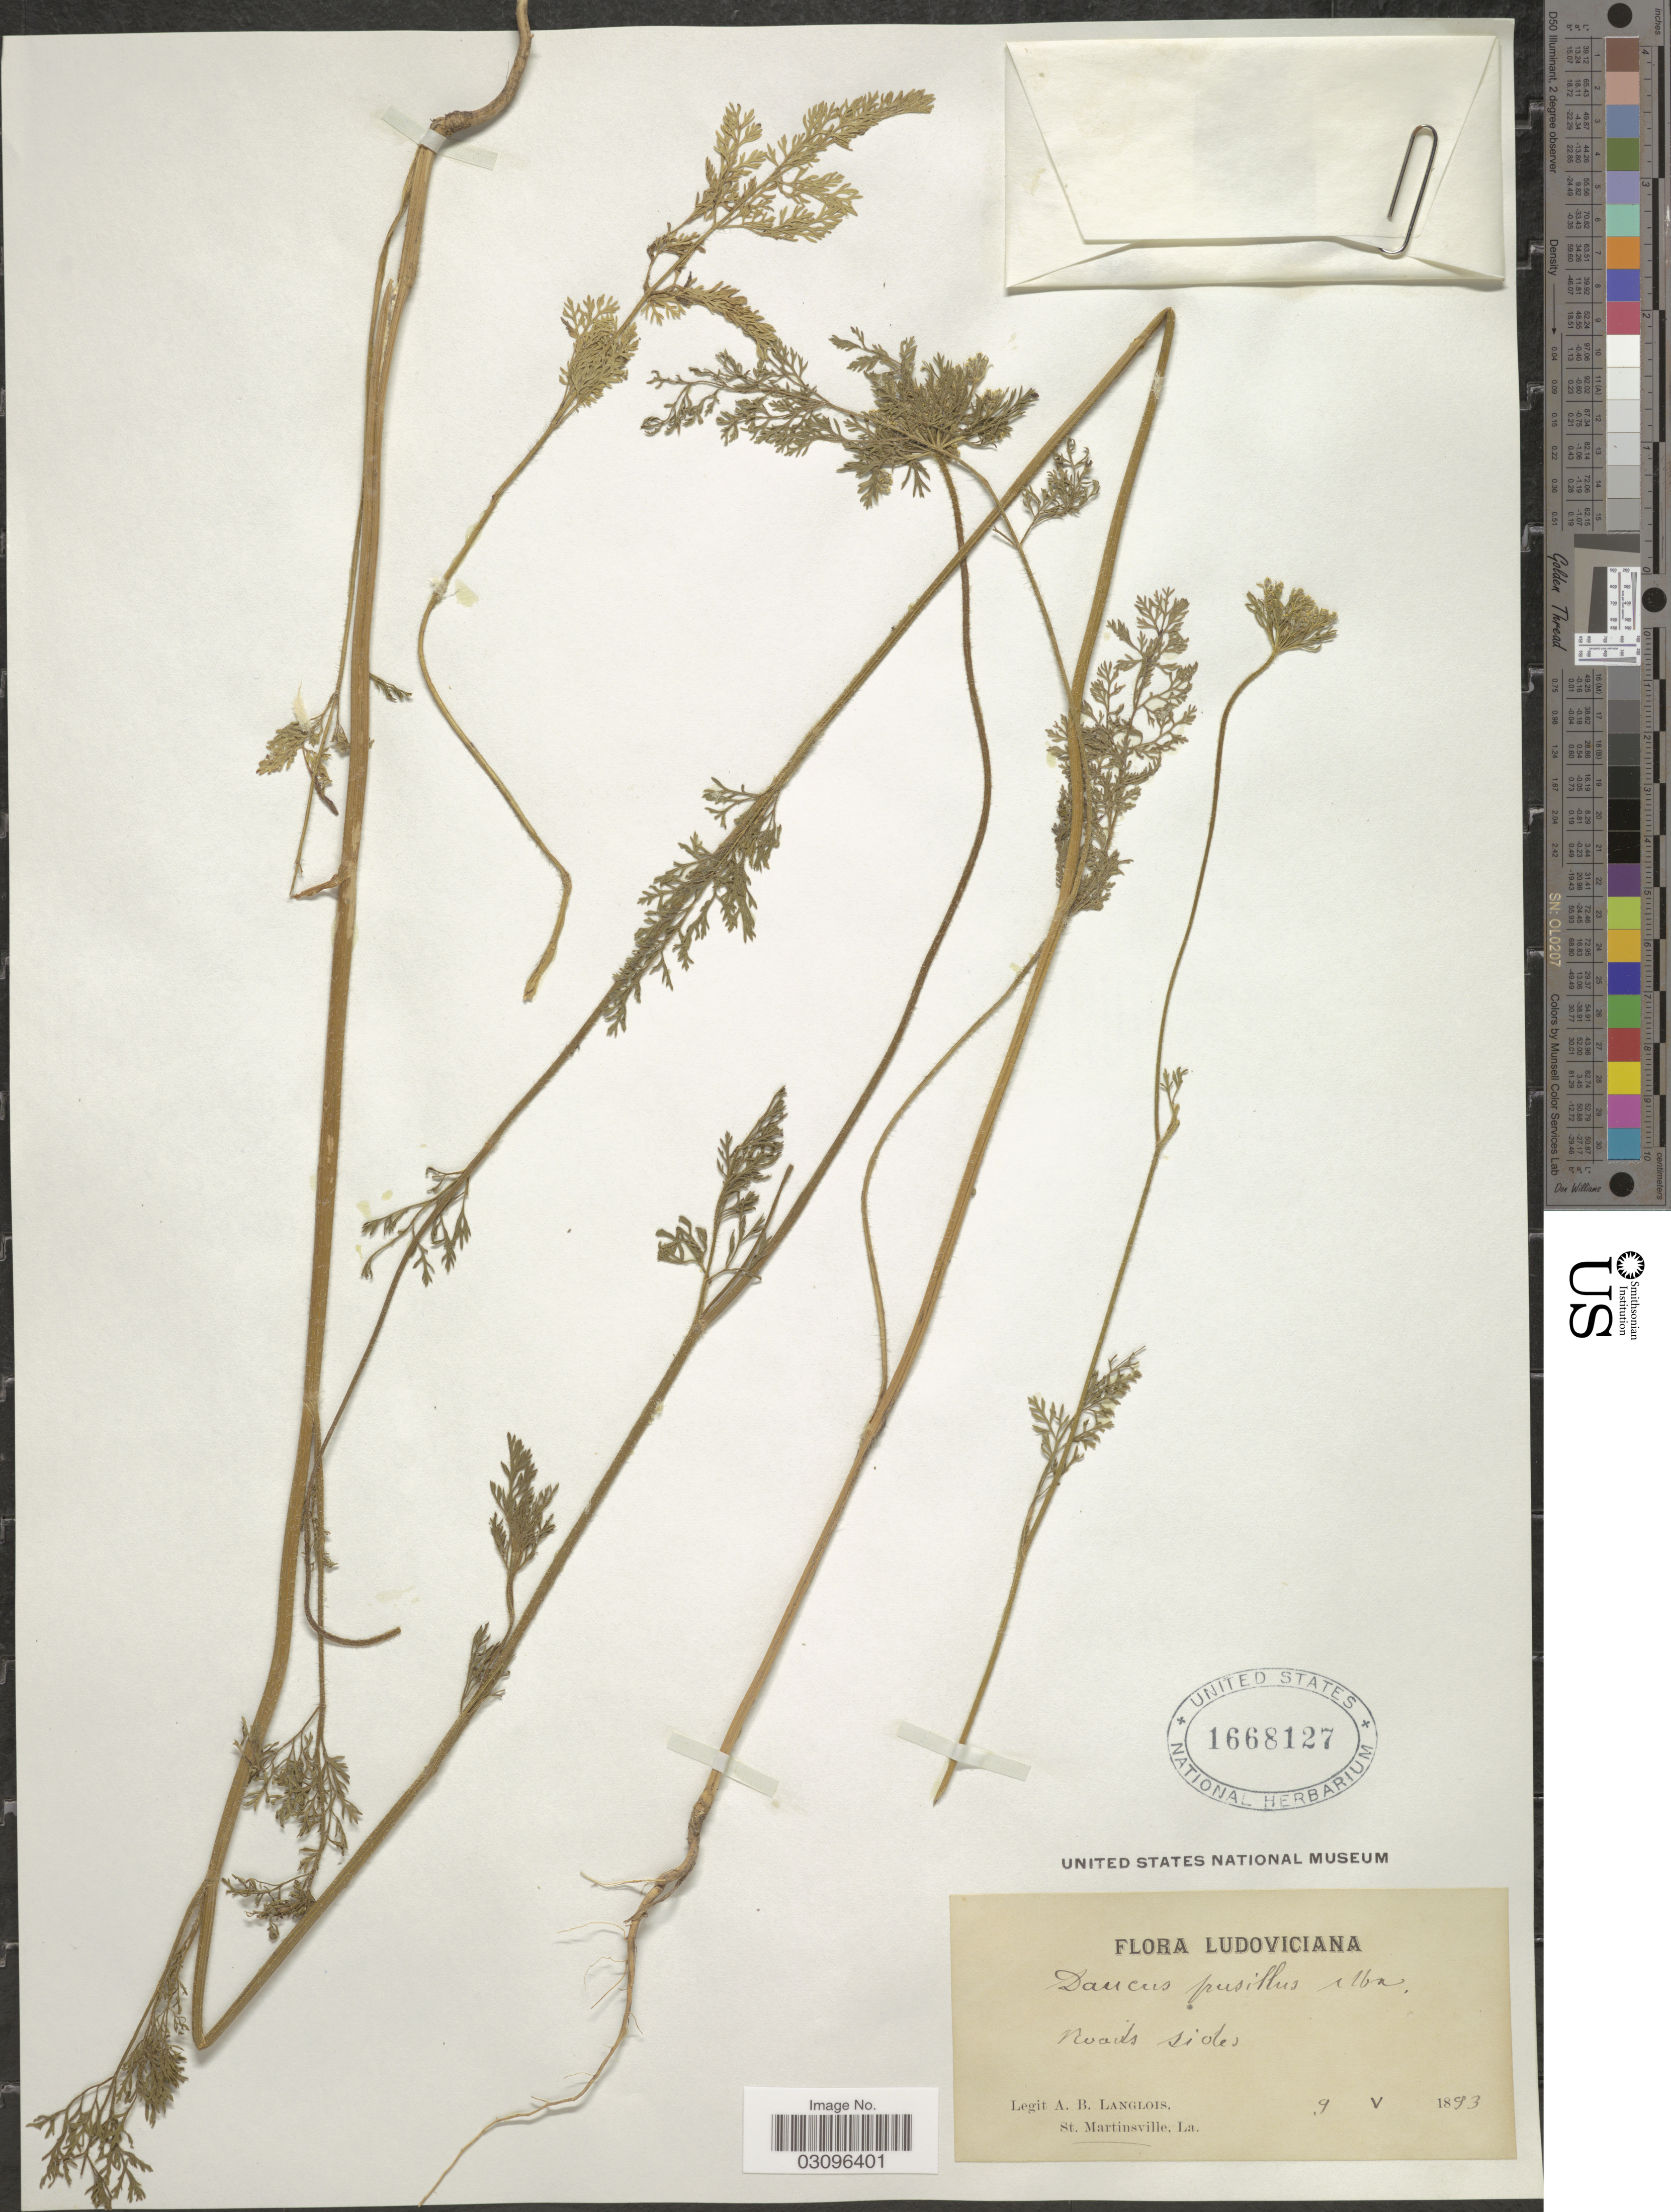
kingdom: Plantae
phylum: Tracheophyta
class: Magnoliopsida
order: Apiales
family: Apiaceae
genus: Daucus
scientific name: Daucus pusillus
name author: Michx.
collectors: A. Langlois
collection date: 1893-05-09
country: United States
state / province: Louisiana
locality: Ludoviciana.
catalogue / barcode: US 1668127